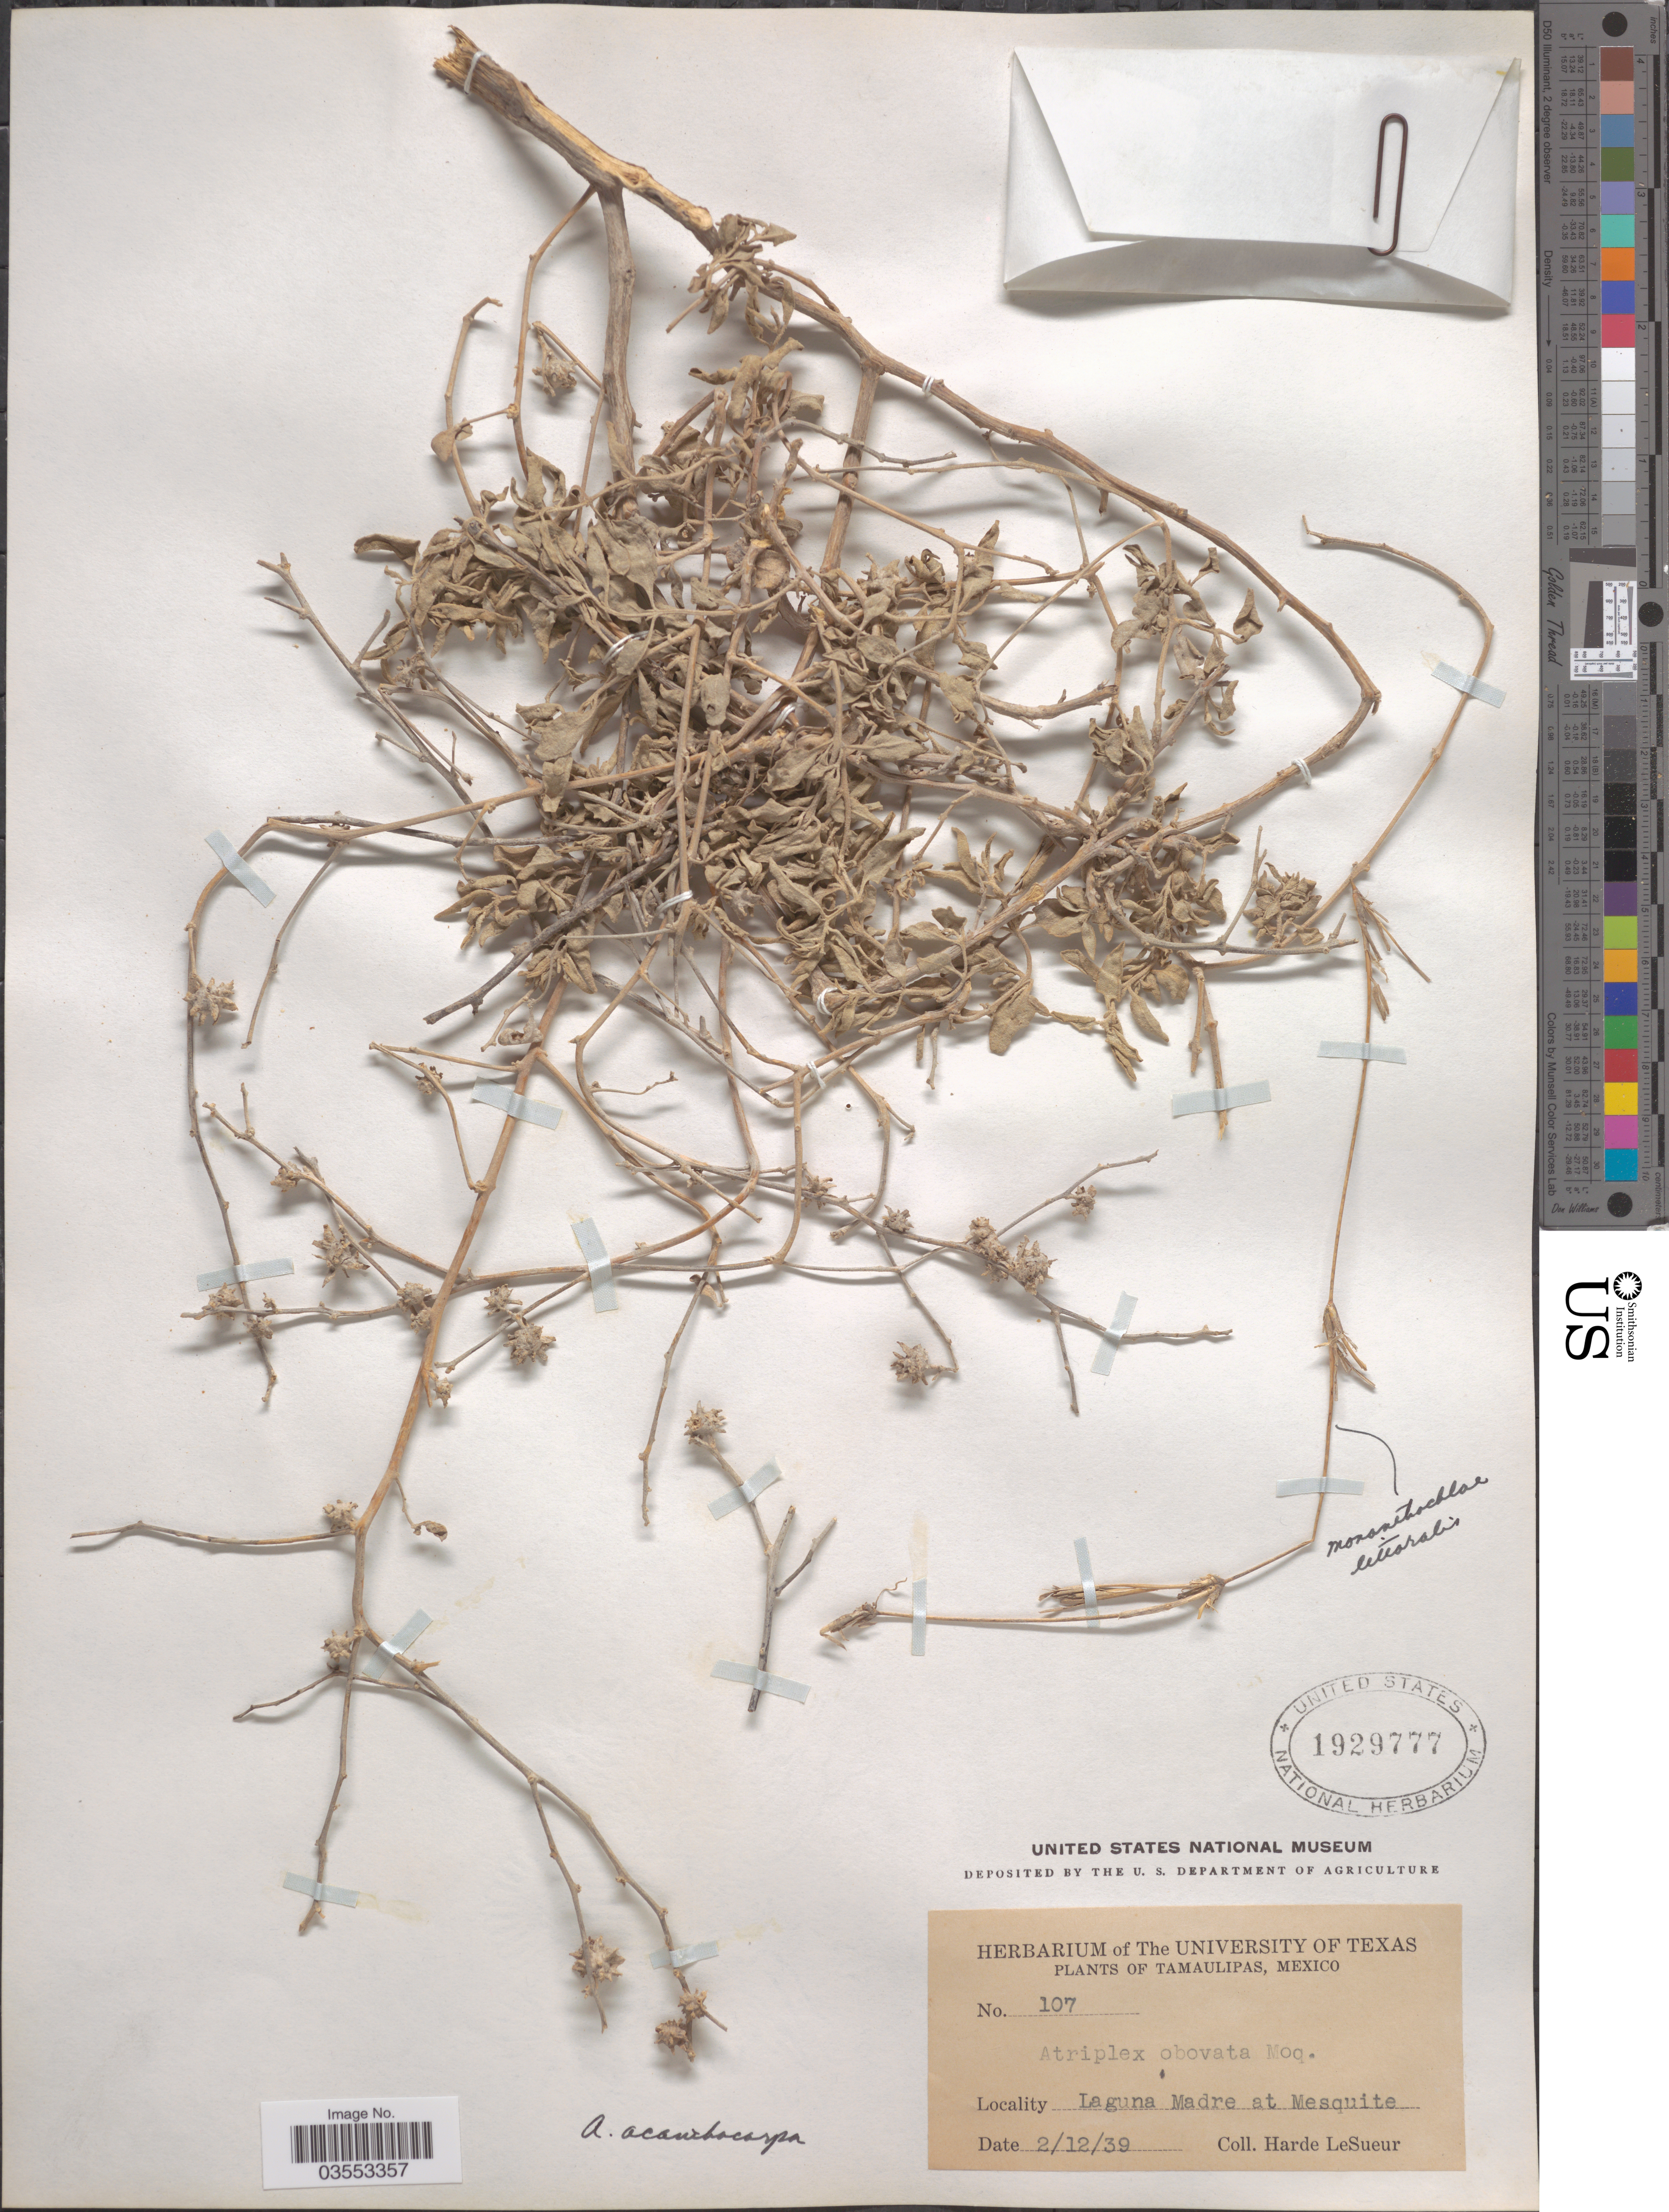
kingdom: Plantae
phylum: Tracheophyta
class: Magnoliopsida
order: Caryophyllales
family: Amaranthaceae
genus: Atriplex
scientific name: Atriplex obovata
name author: Moq.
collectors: H. LeSueur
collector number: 107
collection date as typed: Transcribed d/m/y: 2/12/39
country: Mexico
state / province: Tamaulipas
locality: Laguna Madre at Mesquite.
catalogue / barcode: US 1929777